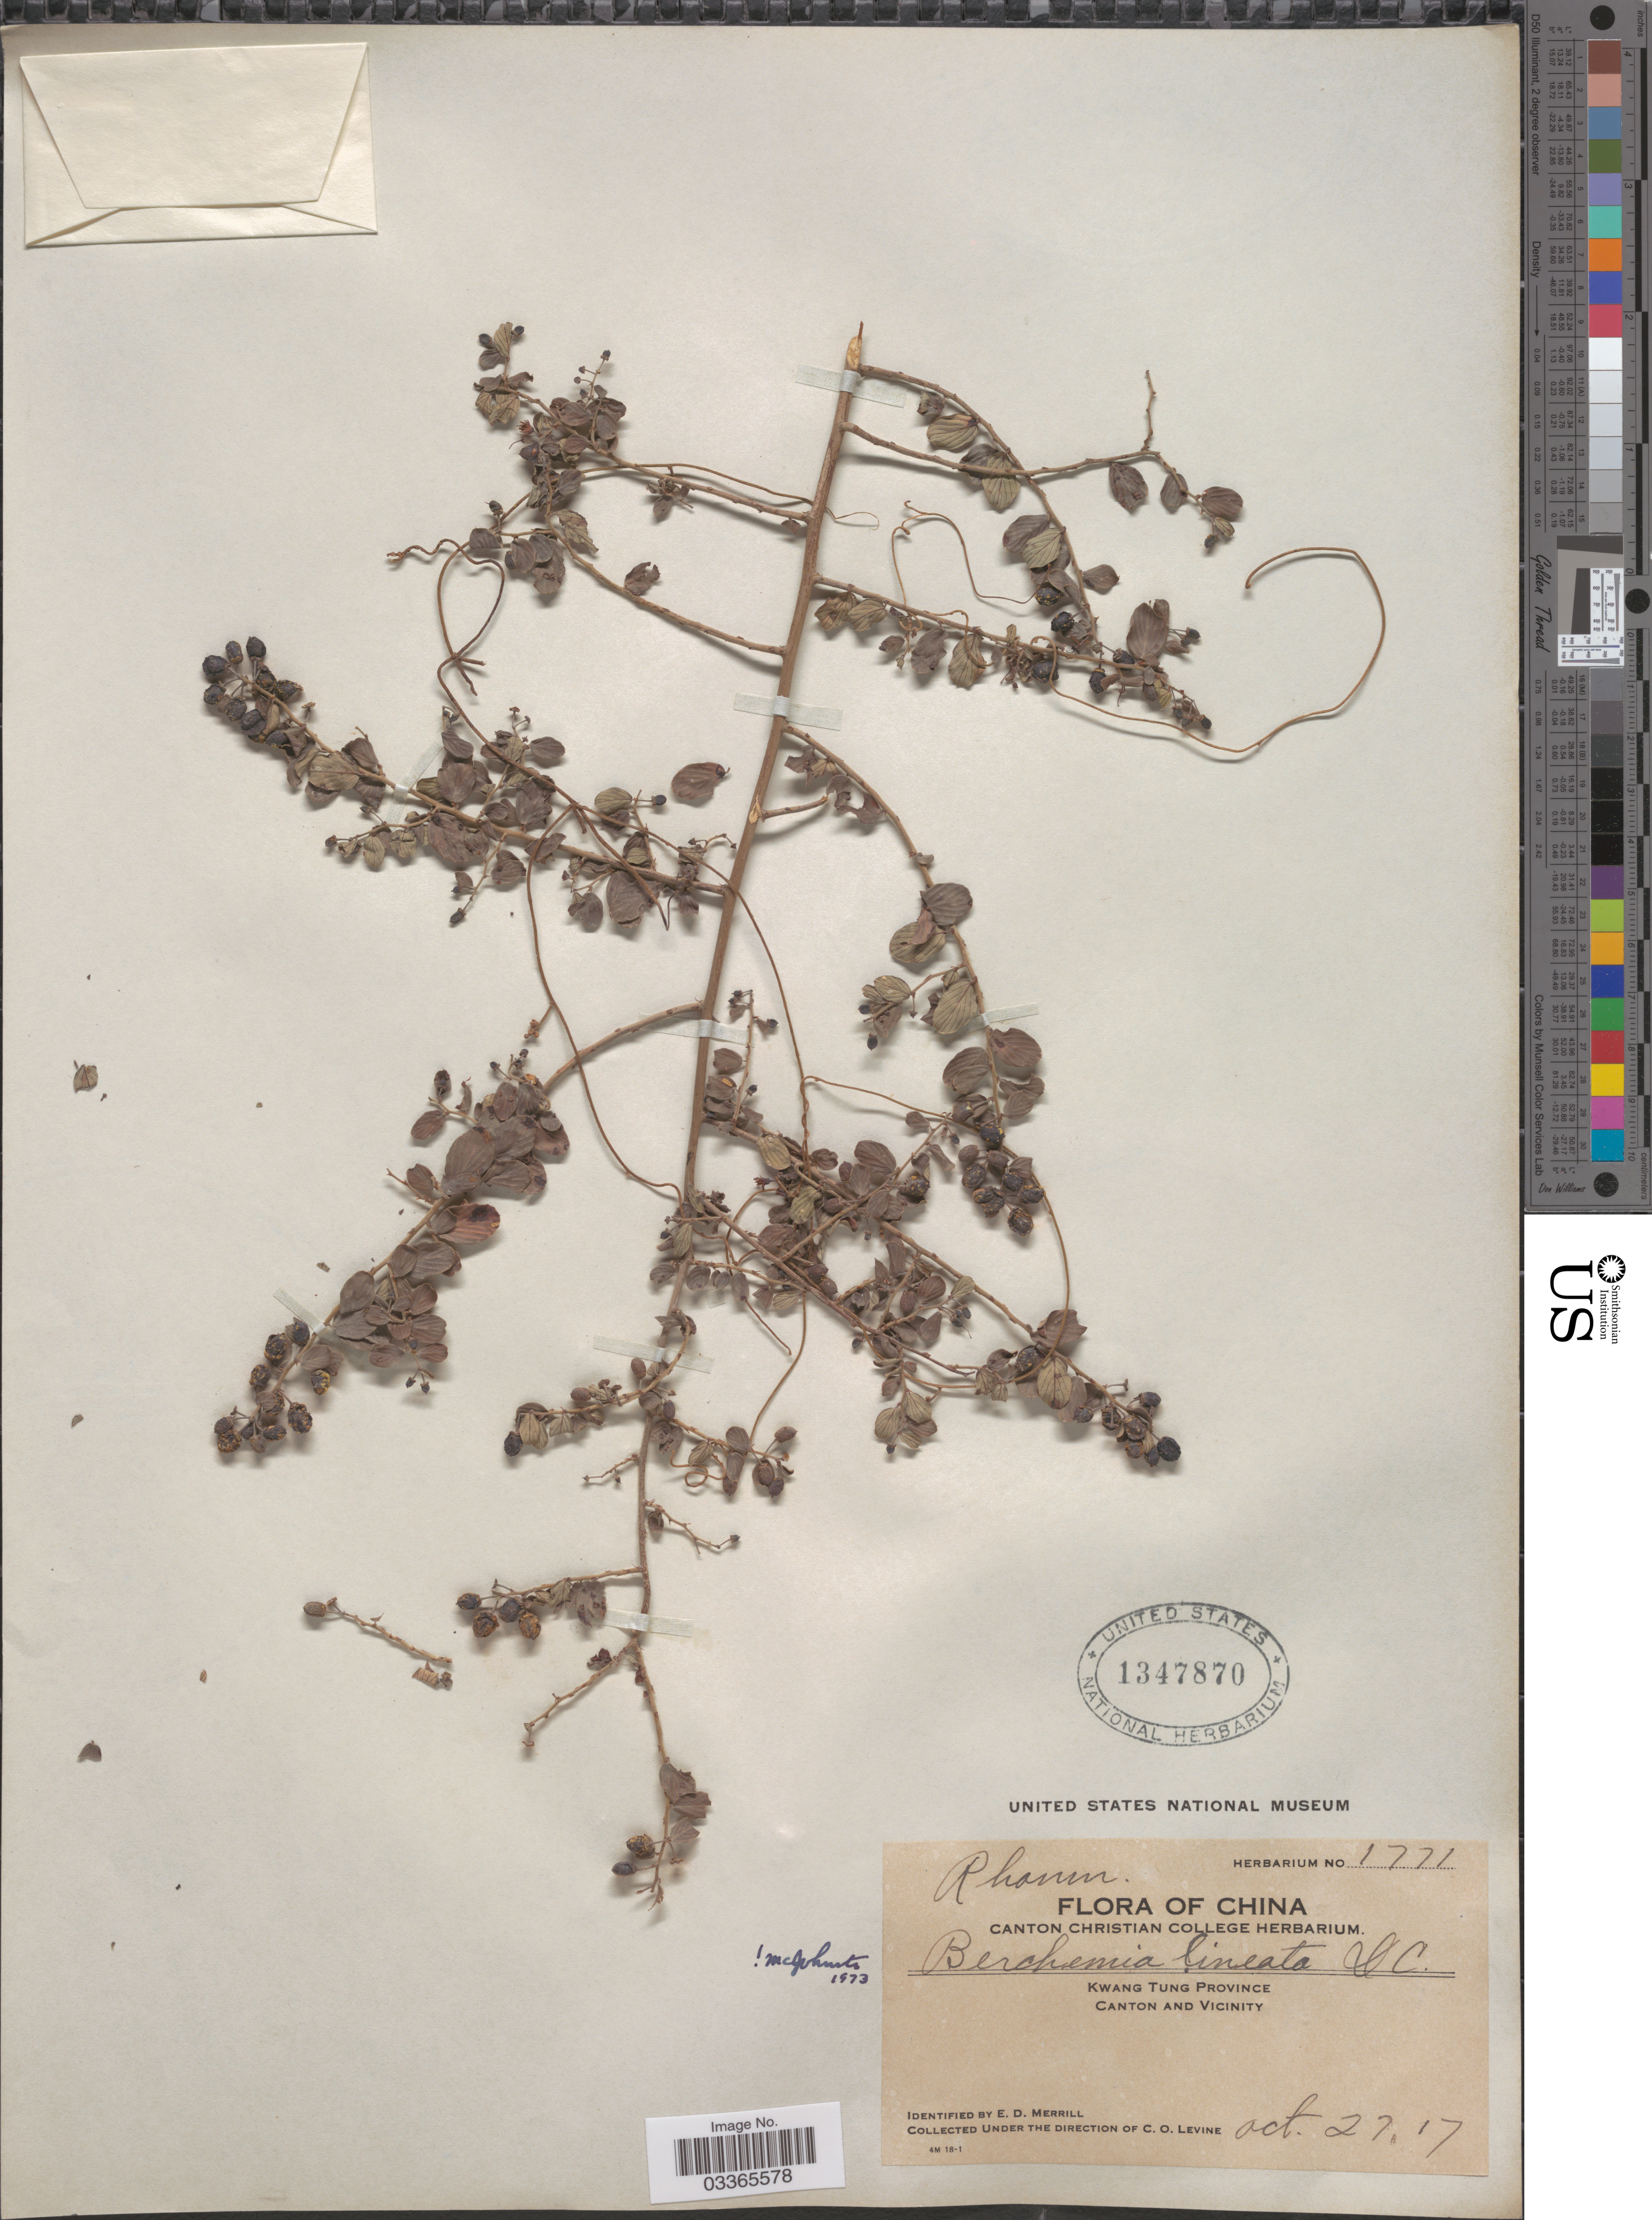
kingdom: Plantae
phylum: Tracheophyta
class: Magnoliopsida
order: Rosales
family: Rhamnaceae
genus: Berchemia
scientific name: Berchemia lineata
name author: (L.) DC.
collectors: C. O. Levine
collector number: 1771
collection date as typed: Transcribed d/m/y: 27/10/17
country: China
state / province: Guangdong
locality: Kwang Tung Province, Canton and Vicinity.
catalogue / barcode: US 1347870